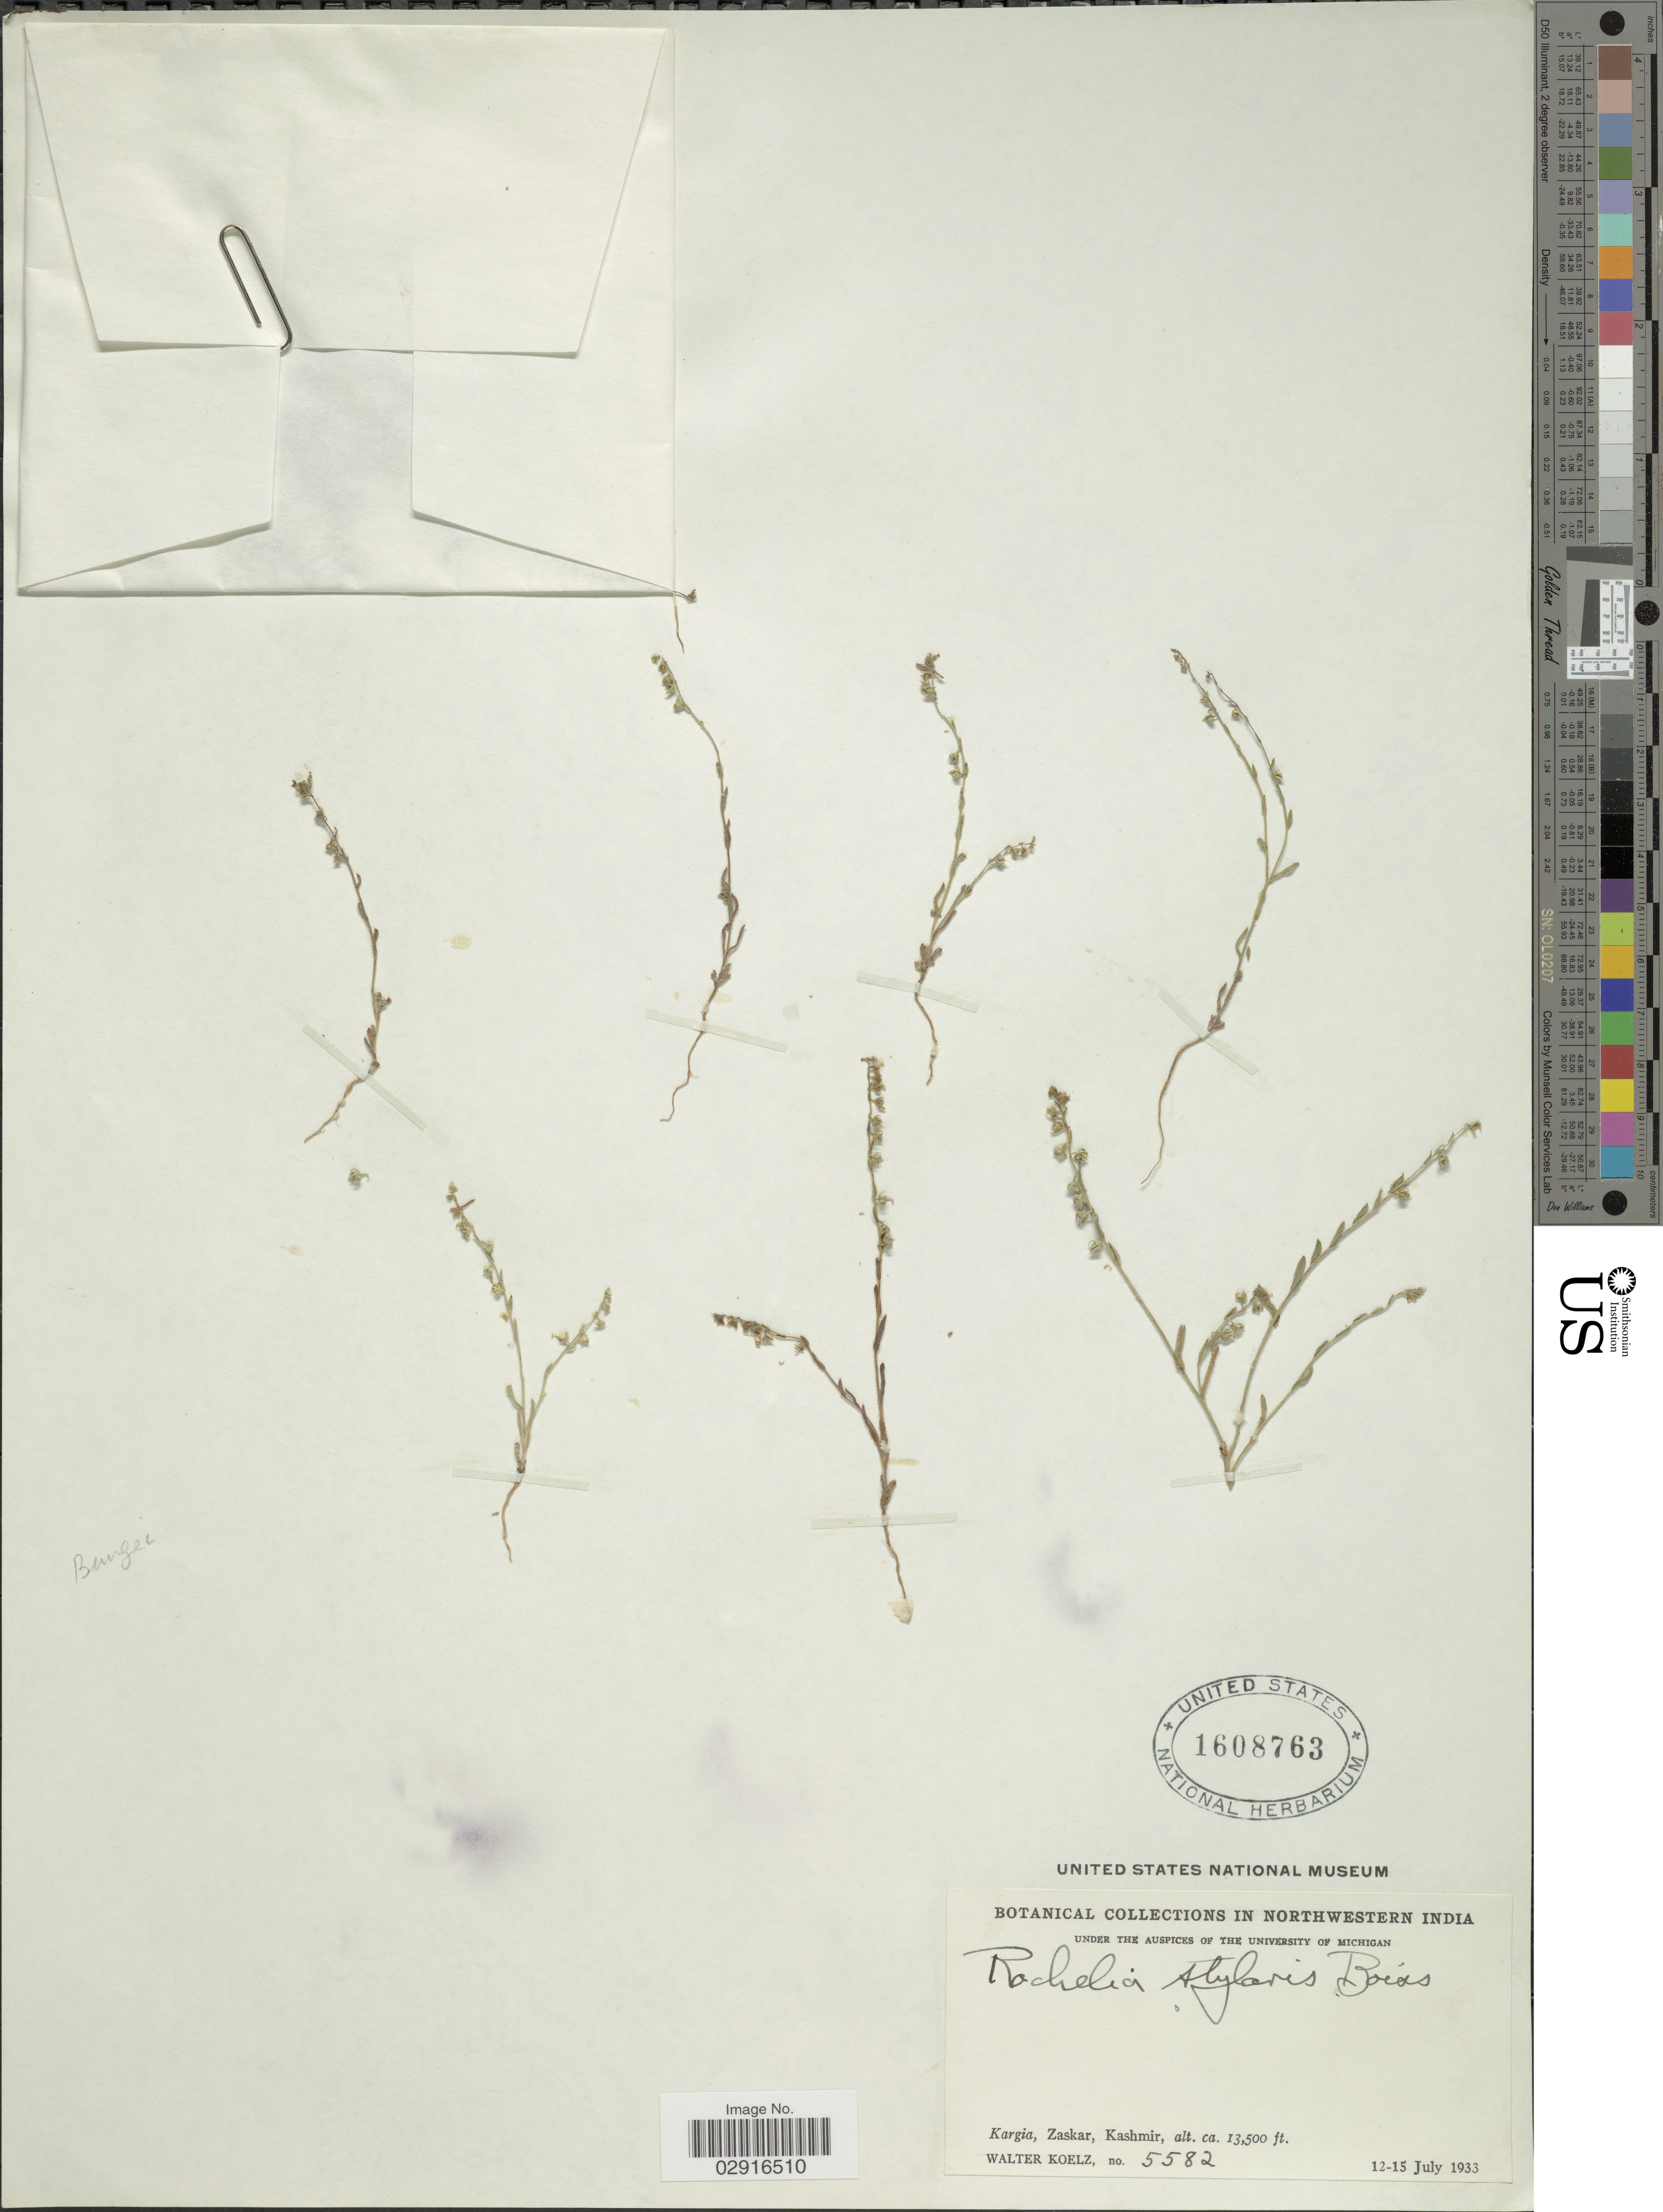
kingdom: Plantae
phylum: Tracheophyta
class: Magnoliopsida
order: Boraginales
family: Boraginaceae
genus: Rochelia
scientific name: Rochelia stylaris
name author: Boiss.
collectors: W. N. Koelz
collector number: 5582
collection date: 1933-07-12/1933-07-15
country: India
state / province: Jammu and Kashmir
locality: Northwestern India. Kargia, Zaskar, Kashmir.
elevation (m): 4115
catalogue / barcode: US 1608763